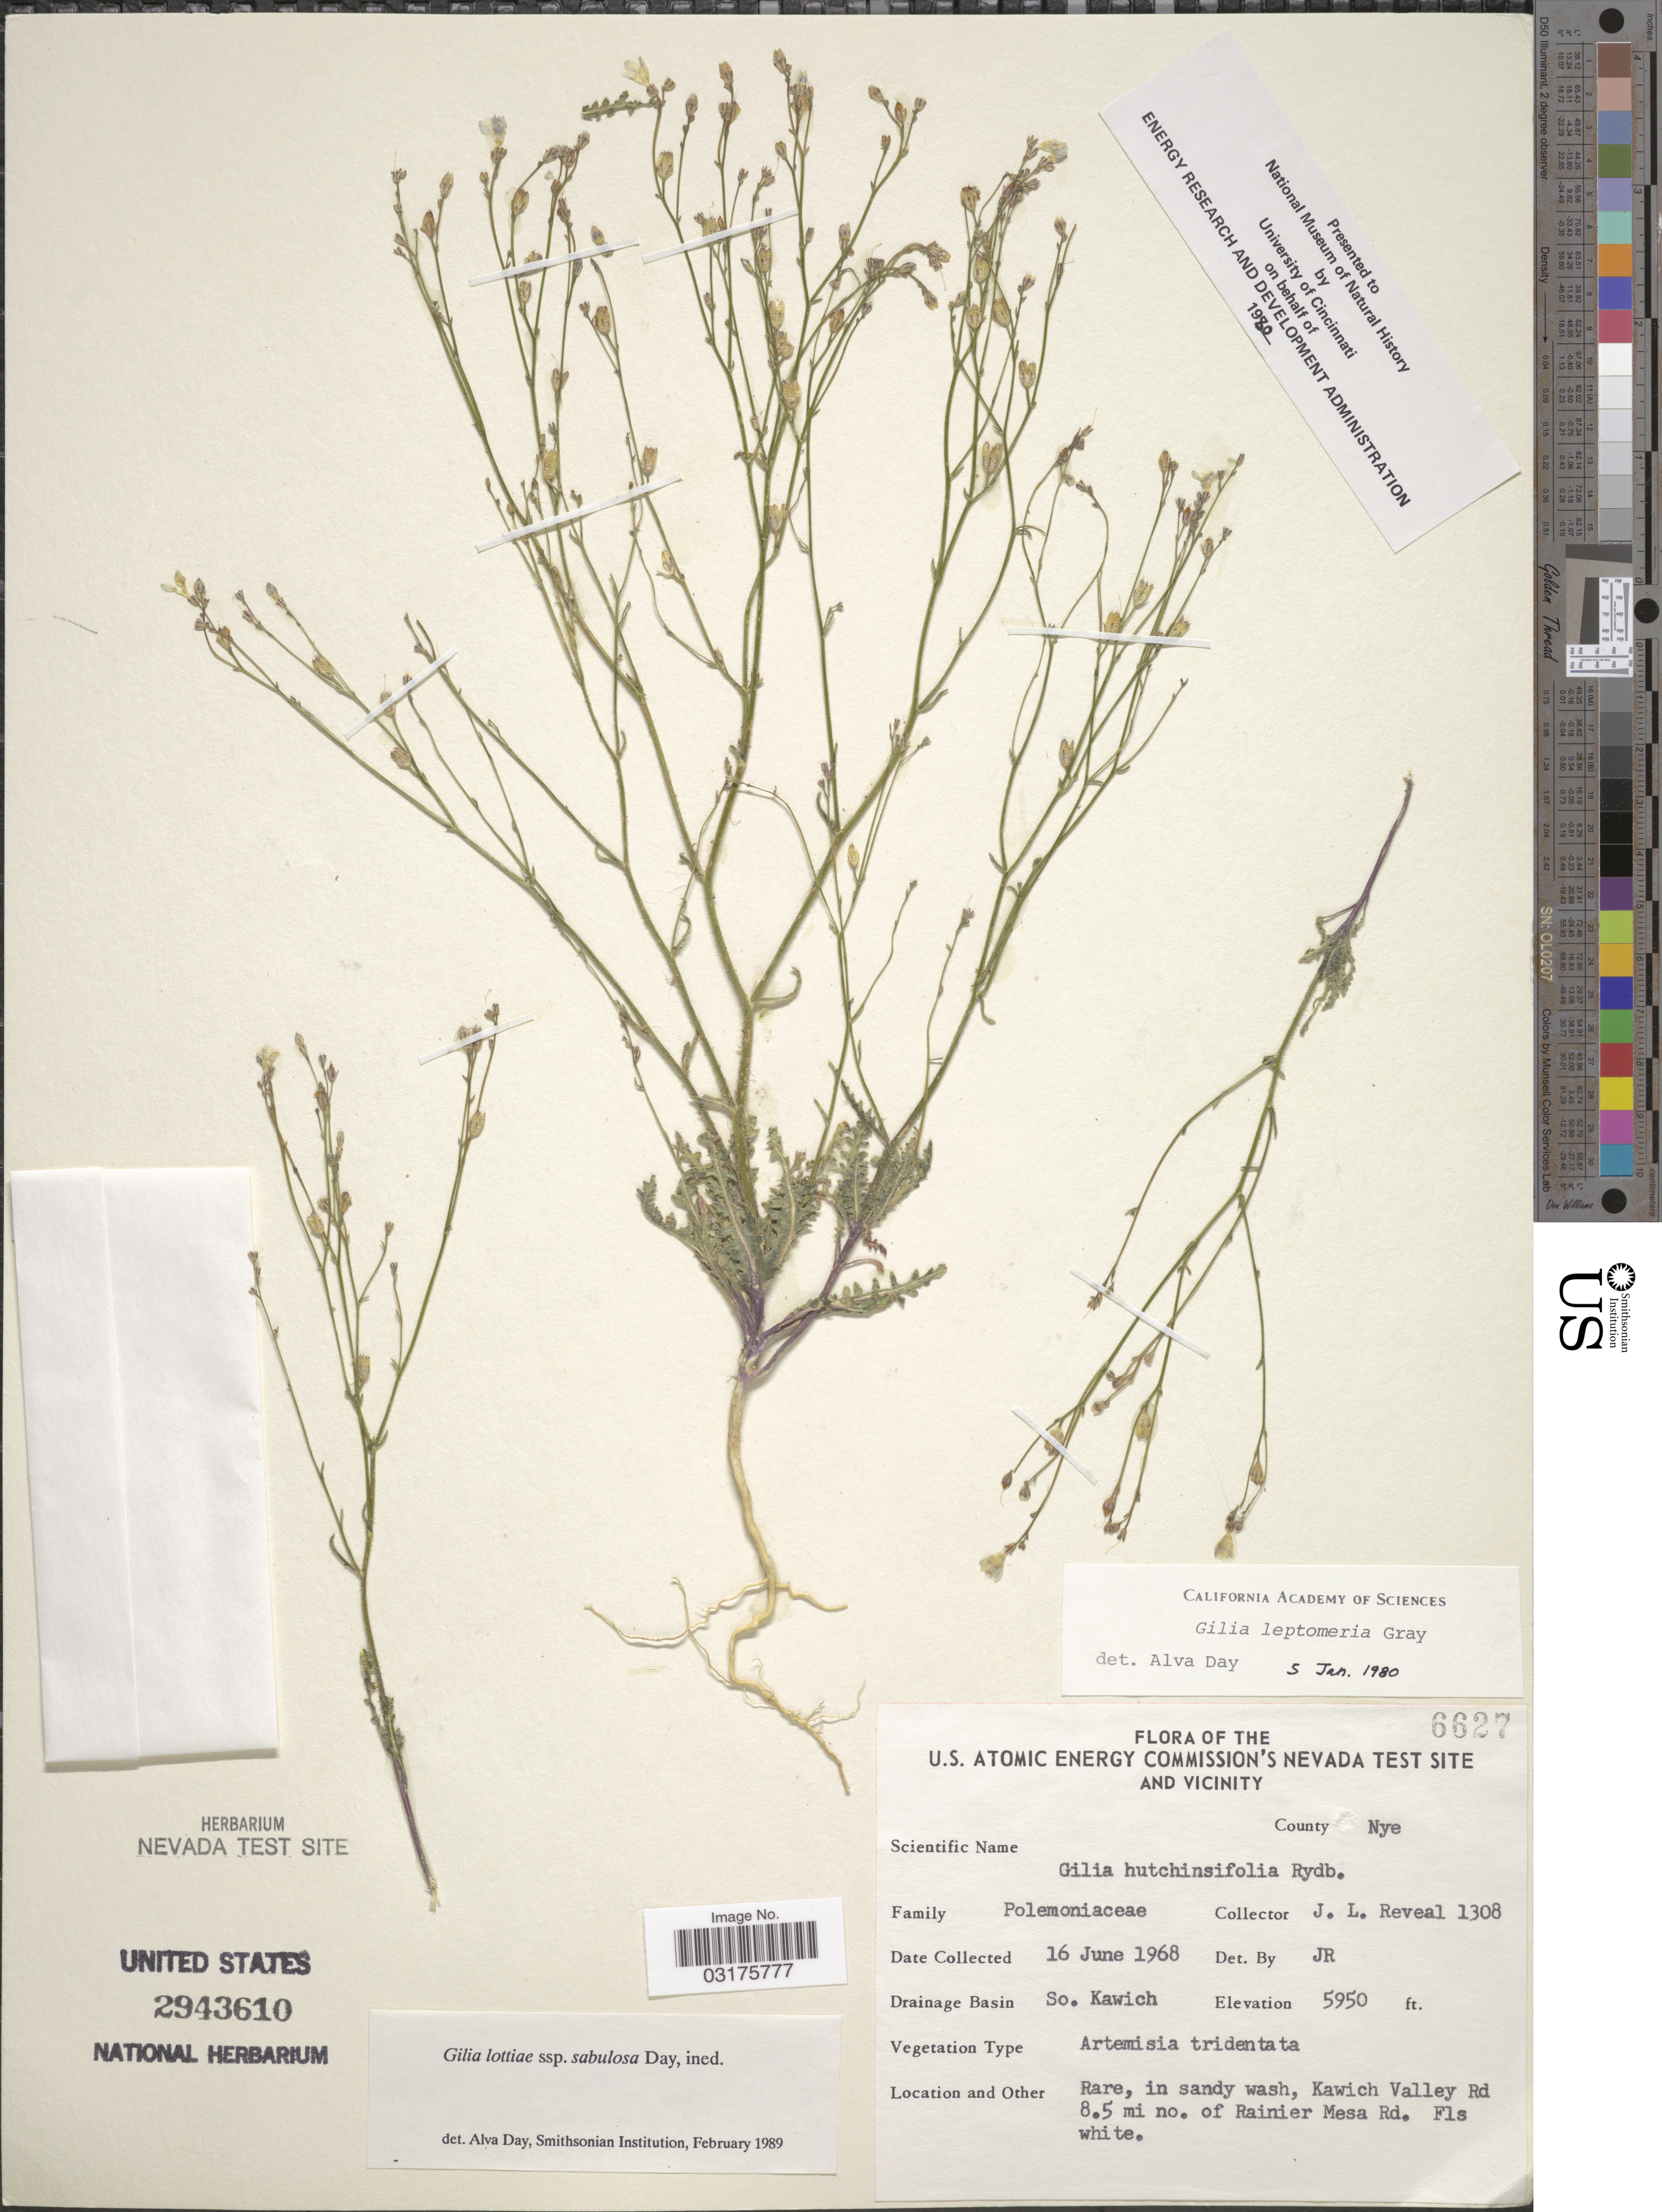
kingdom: Plantae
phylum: Tracheophyta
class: Magnoliopsida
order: Ericales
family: Polemoniaceae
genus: Aliciella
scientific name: Aliciella hutchinsifolia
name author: (Rydb.) J.M. Porter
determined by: Porter, J. M.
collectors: J. L. Reveal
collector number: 1308/ 6627?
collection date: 1968-06-16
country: United States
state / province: Nevada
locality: The U.S. Atomic Energy Commission's Nevada Test Site and Vicinity. County Nye. Drainage Basin So. Kawich, Kawich Valley Rd 8.5 mi no. of Rainier Mesa Rd.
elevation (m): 1814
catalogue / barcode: US 2943610